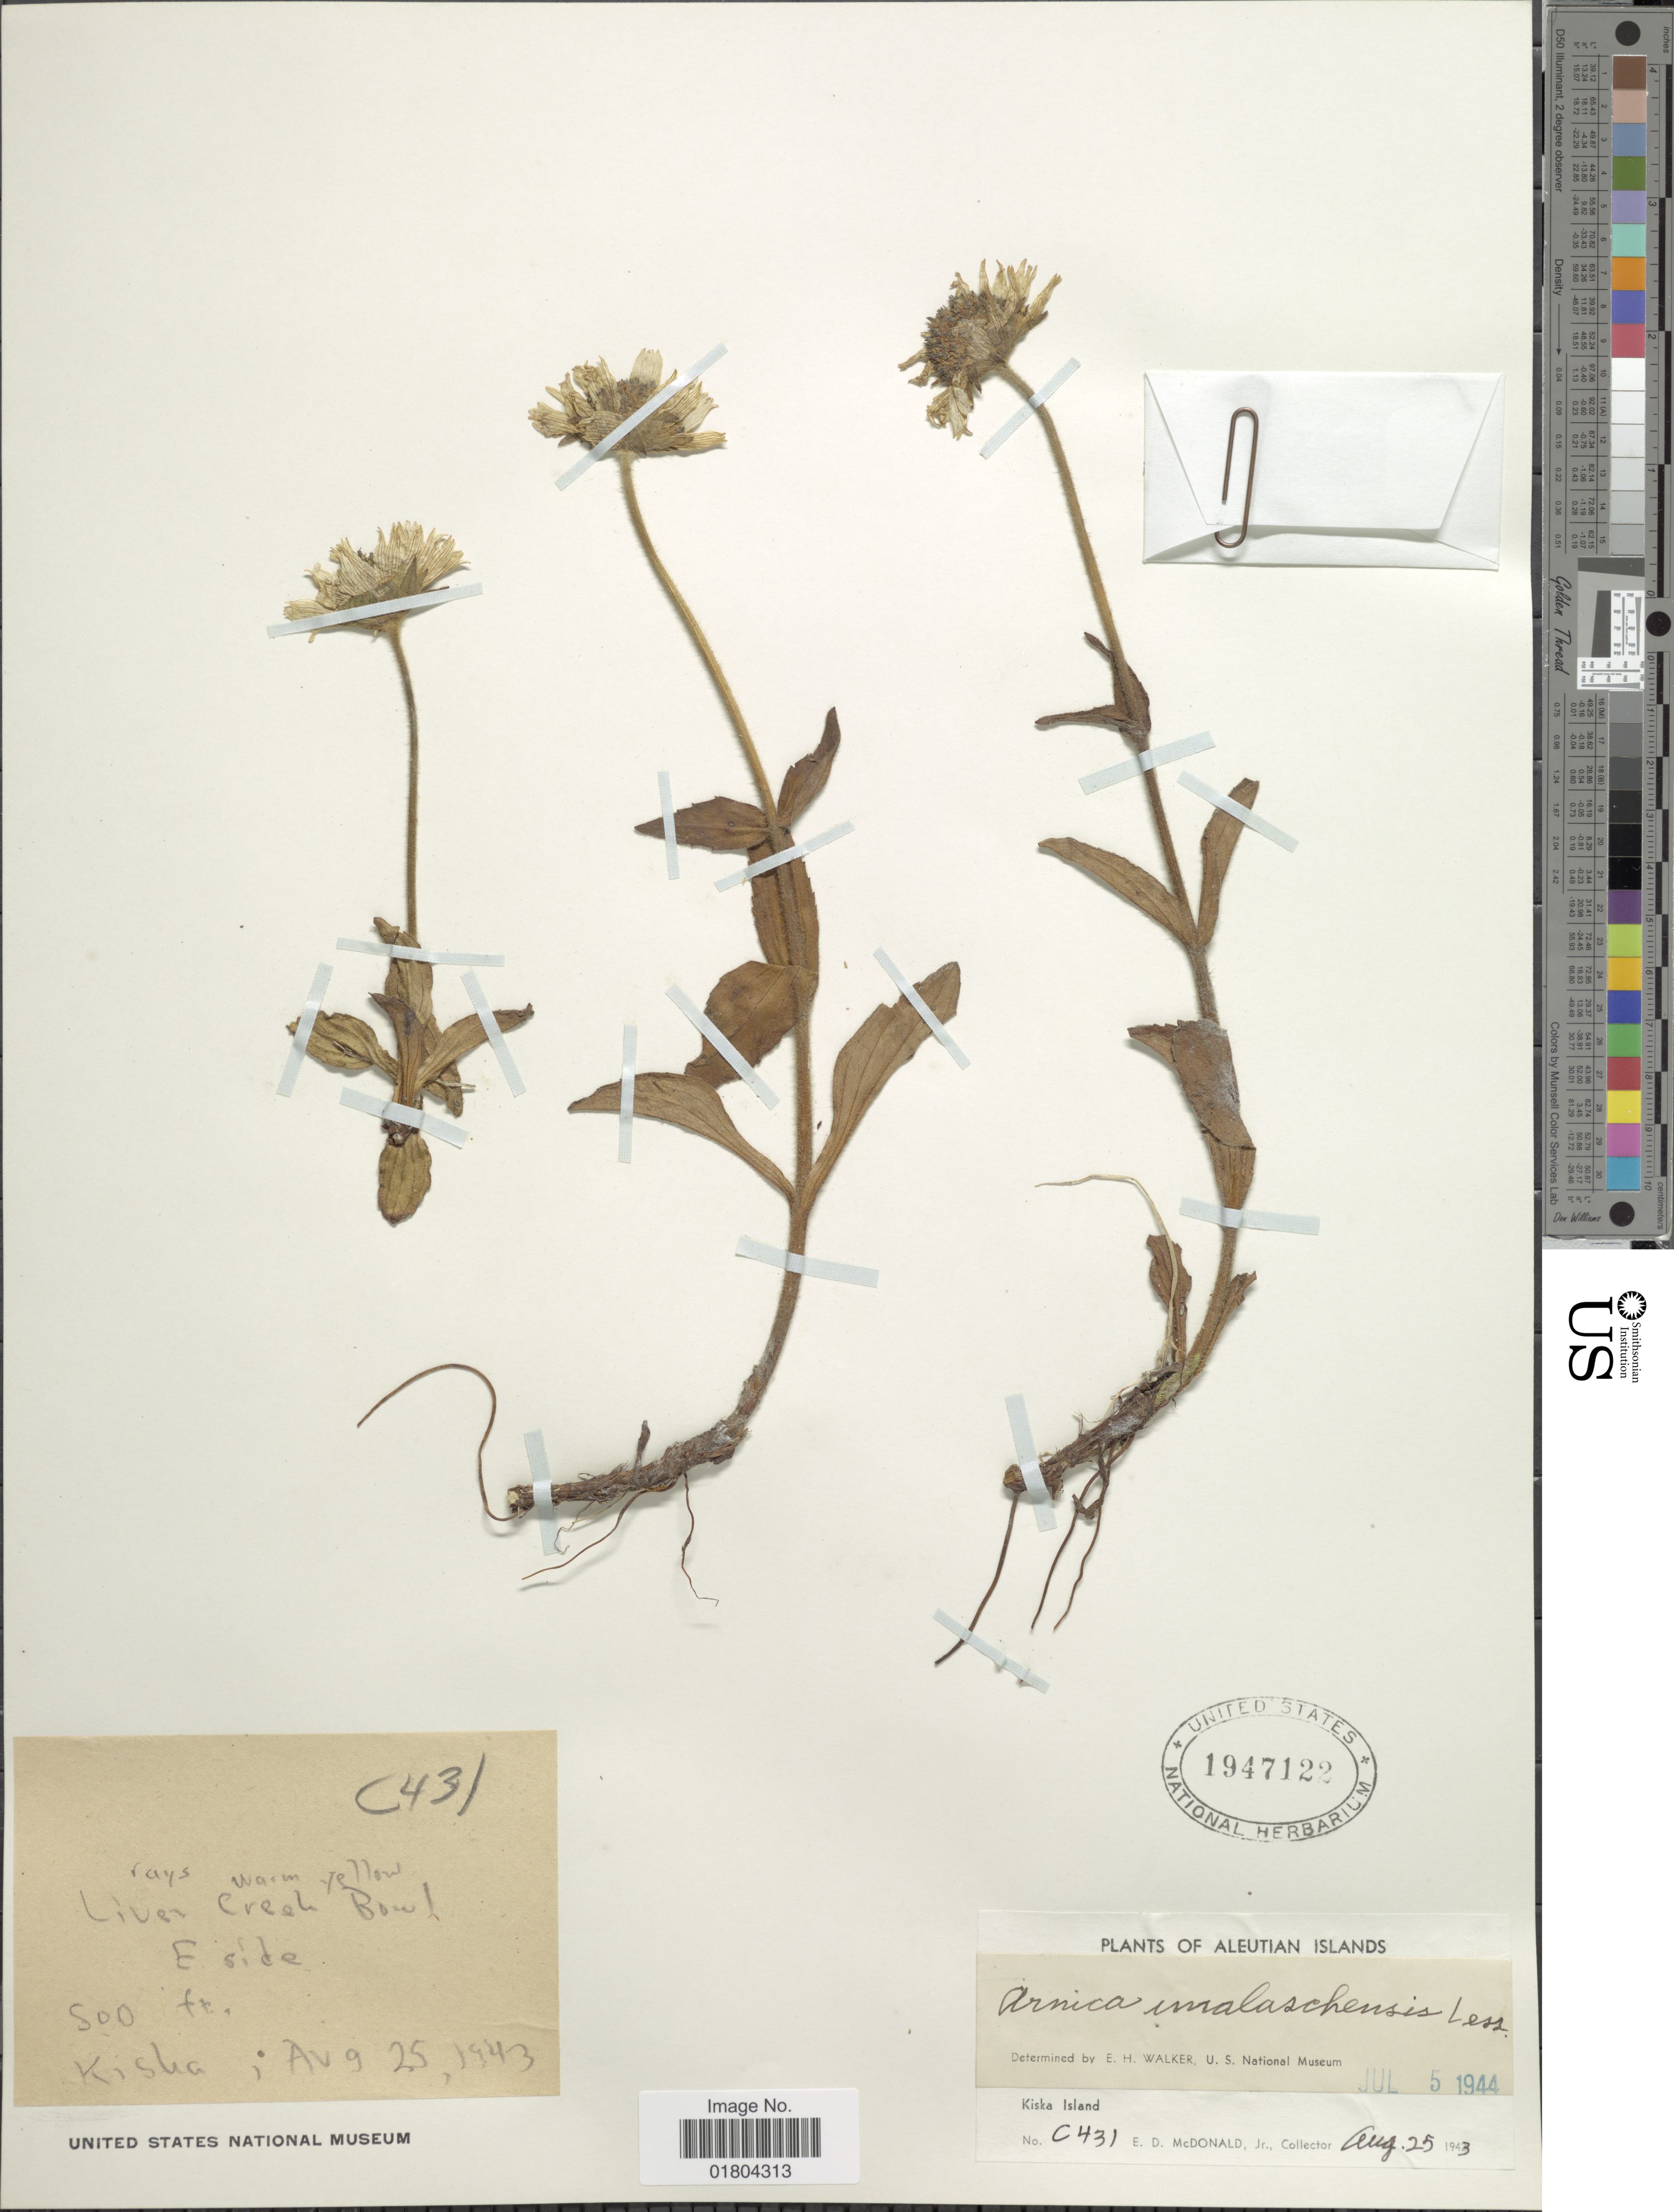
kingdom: Plantae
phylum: Tracheophyta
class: Magnoliopsida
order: Asterales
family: Asteraceae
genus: Arnica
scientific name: Arnica unalashcensis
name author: Less.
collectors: E. D. McDonald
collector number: C 431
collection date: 1943-08-25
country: United States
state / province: Alaska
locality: Aleutian Islands, Kiska Island, Liver Creek Bowl E side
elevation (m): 152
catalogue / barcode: US 1947122